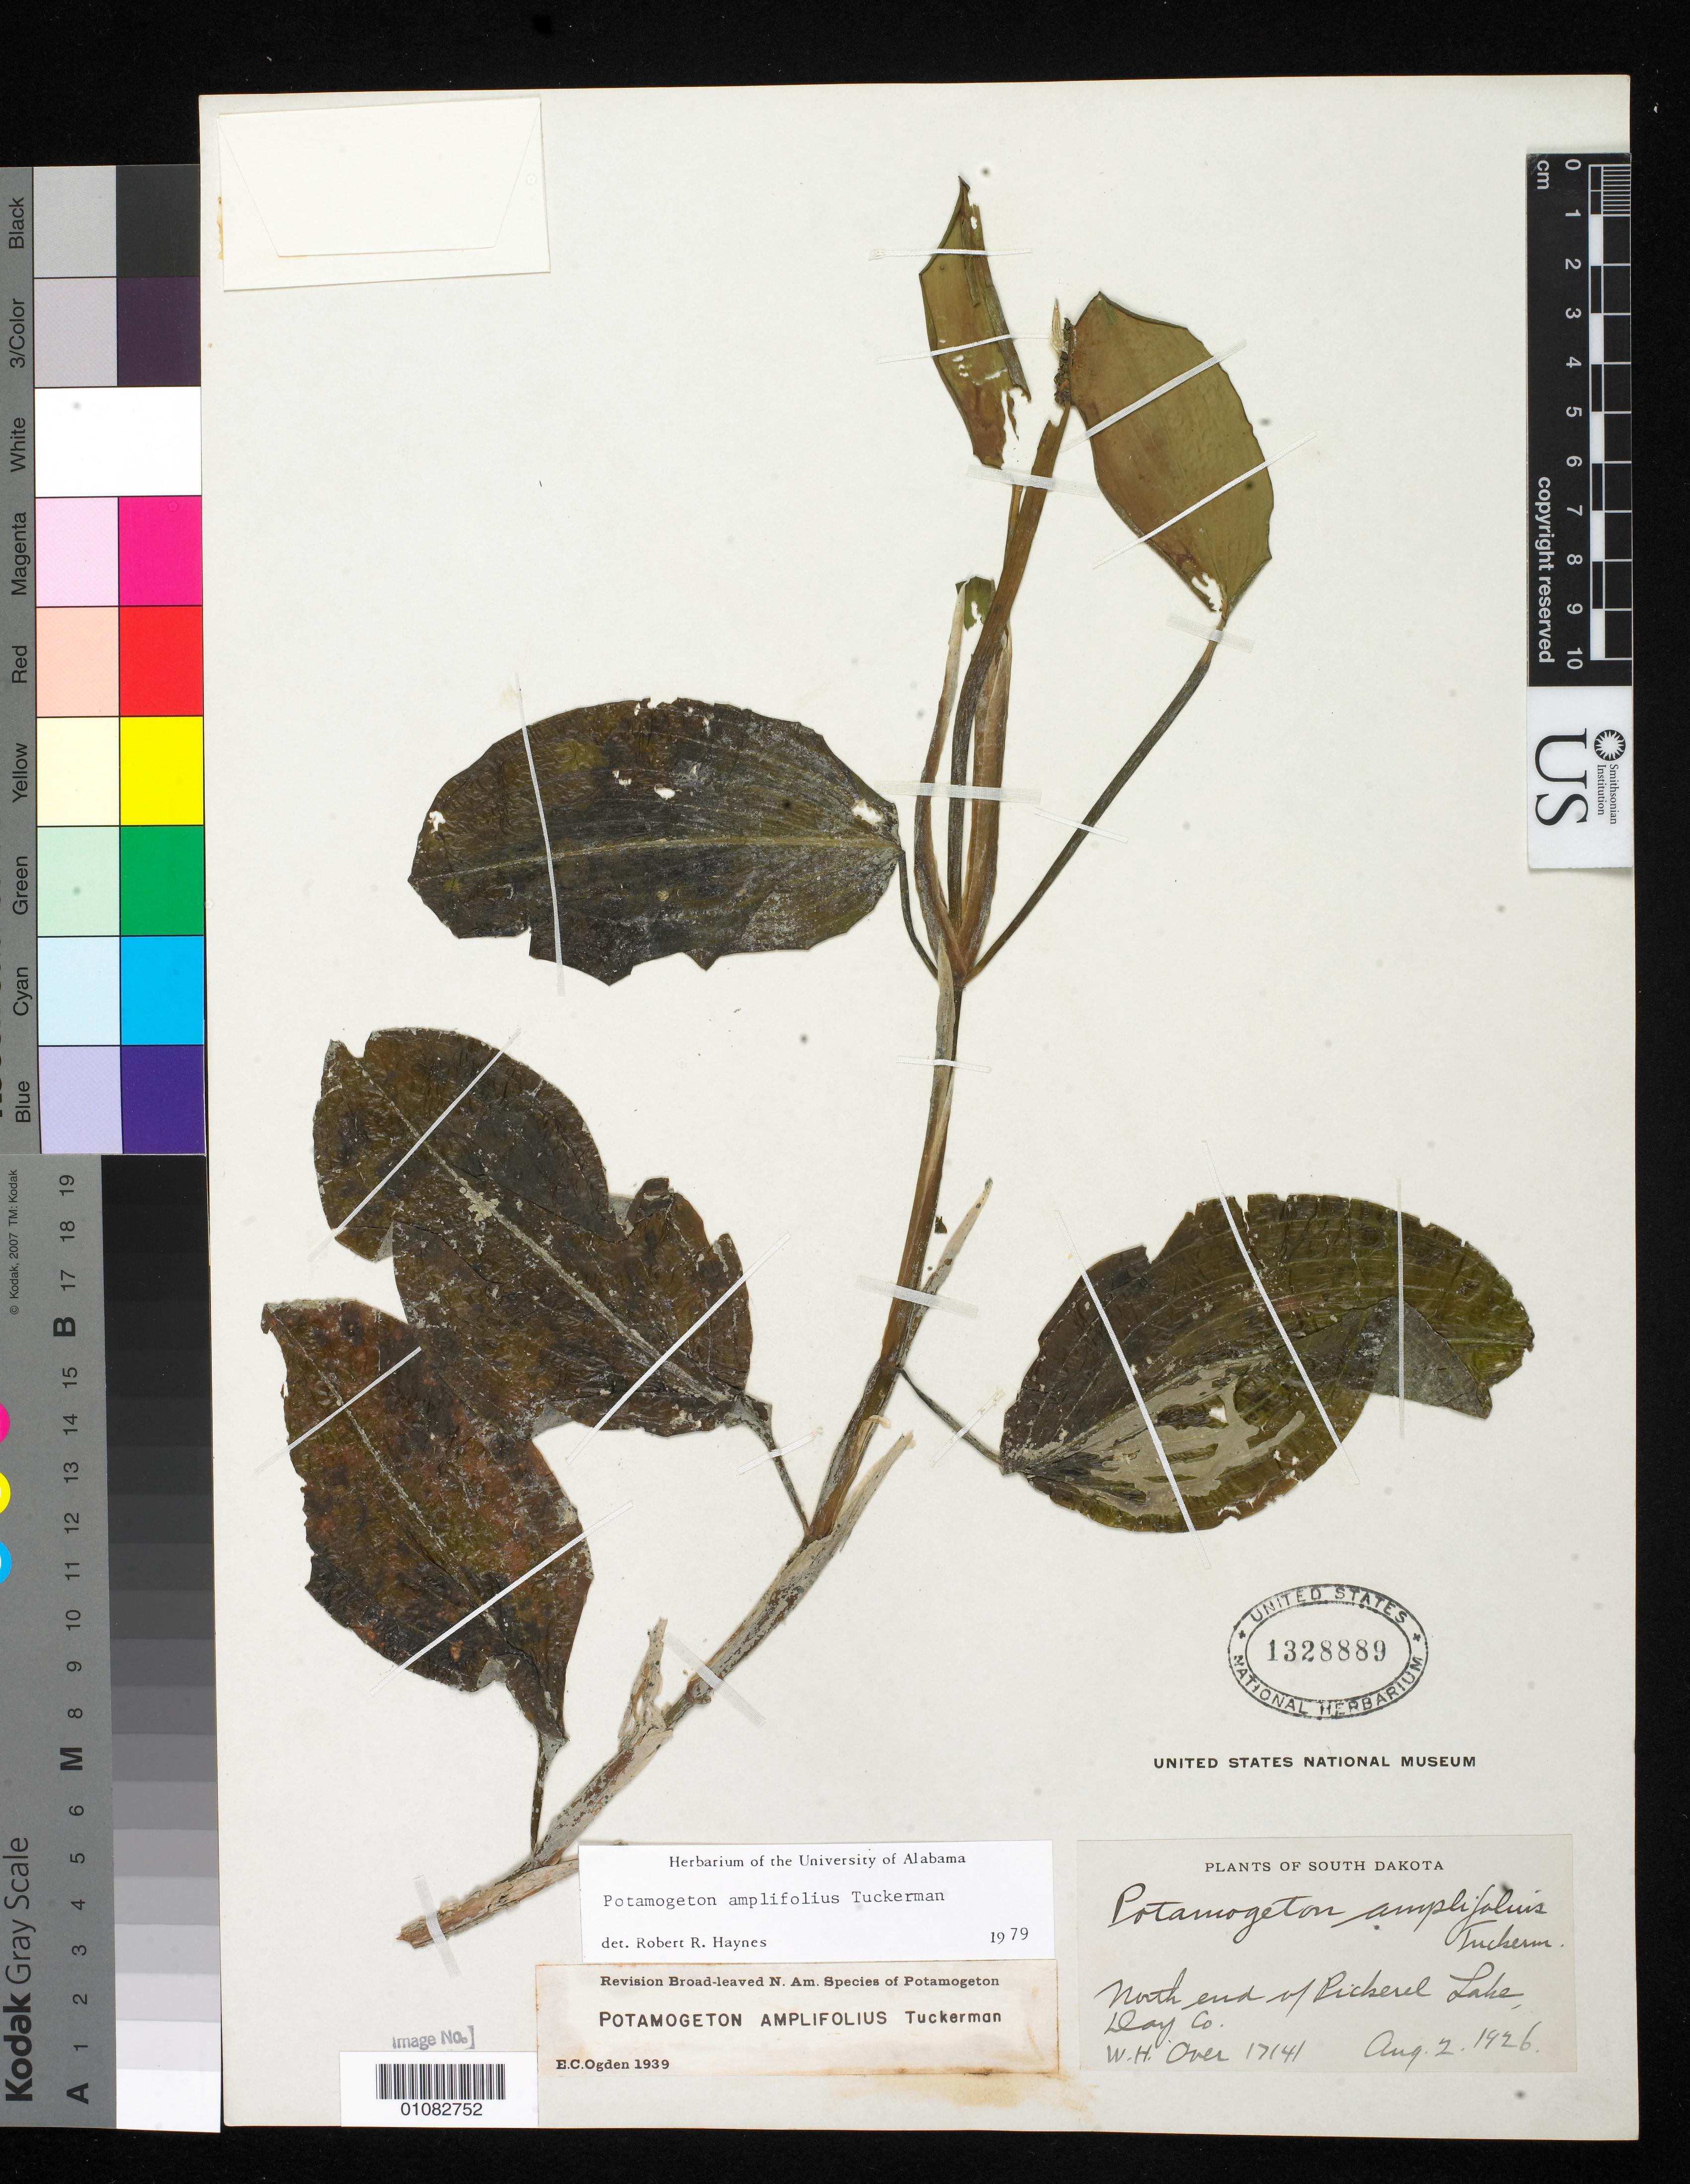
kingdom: Plantae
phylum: Tracheophyta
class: Liliopsida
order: Alismatales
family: Potamogetonaceae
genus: Potamogeton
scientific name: Potamogeton amplifolius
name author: Tuckerm.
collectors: W. Over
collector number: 17141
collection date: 1926-08-02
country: United States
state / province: South Dakota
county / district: Day County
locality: N end of Pickerel Lake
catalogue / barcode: US 1328889